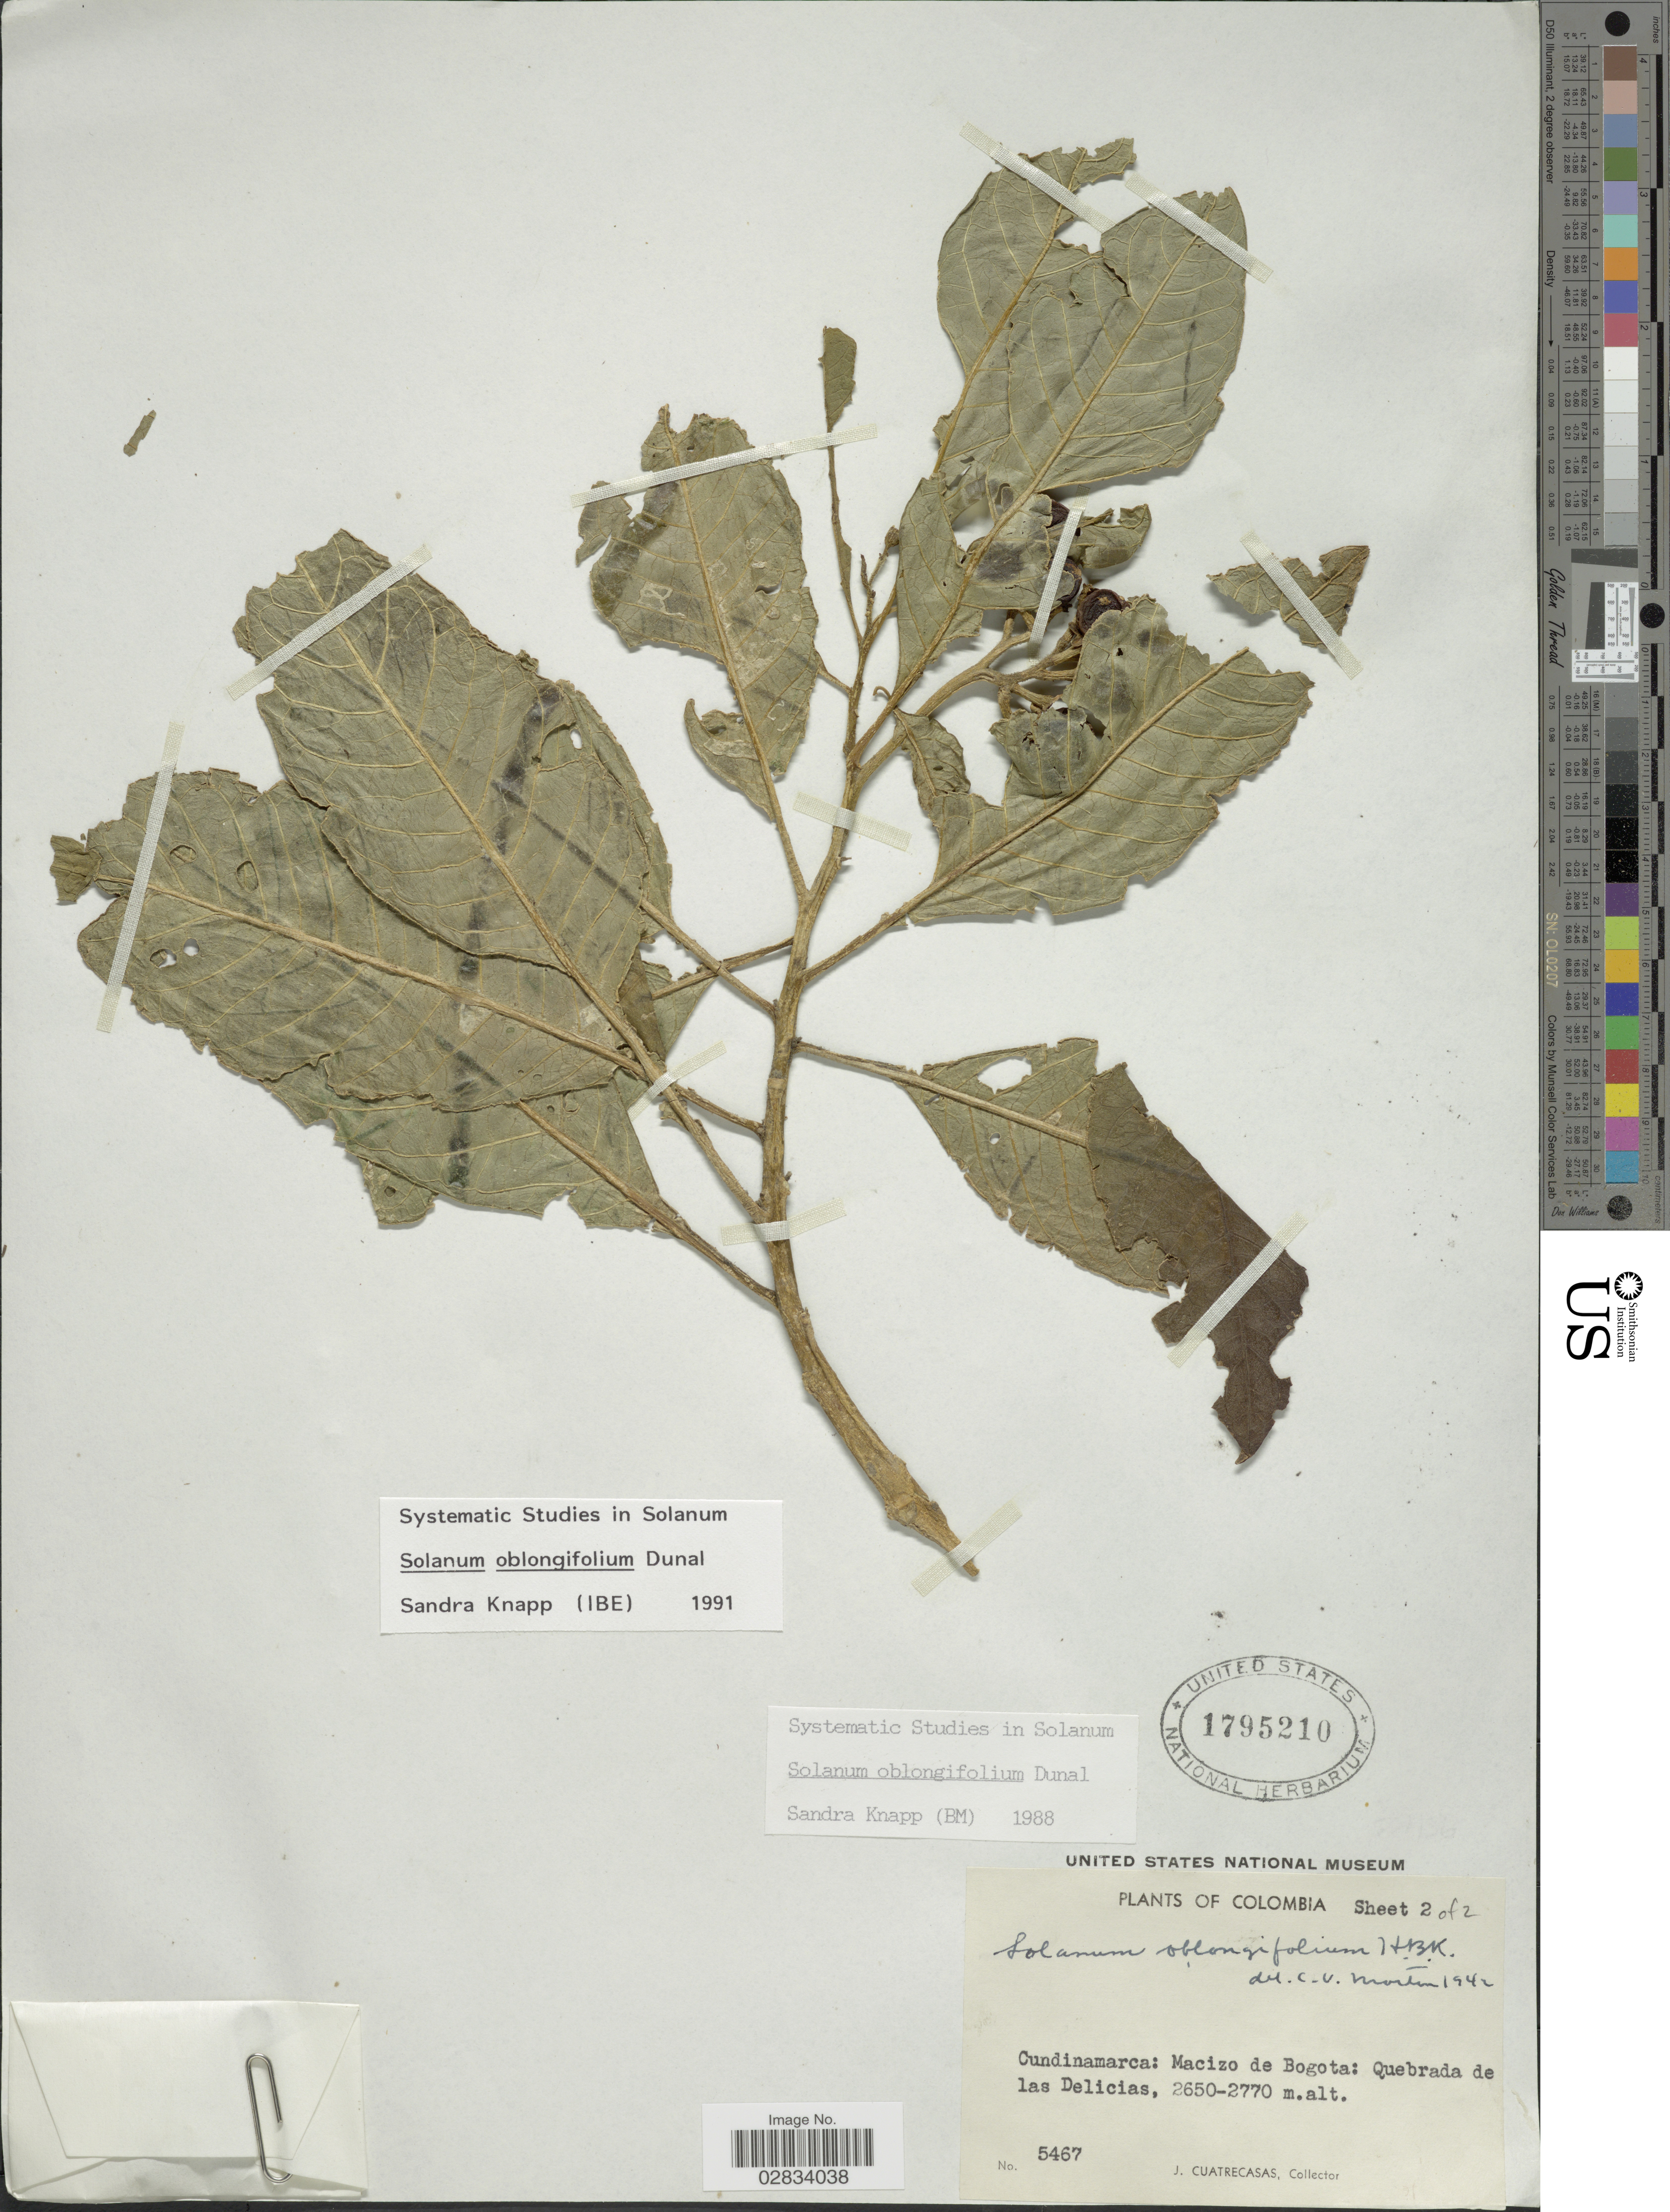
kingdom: Plantae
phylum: Tracheophyta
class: Magnoliopsida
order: Solanales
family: Solanaceae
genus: Solanum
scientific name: Solanum oblongifolium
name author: Duval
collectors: J. Cuatrecasas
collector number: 5467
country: Colombia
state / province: Cundinamarca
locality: Cundinamarca: Macizo de Bogota: Quebrada de las Delicias.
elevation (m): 2650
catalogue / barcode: US 1795210